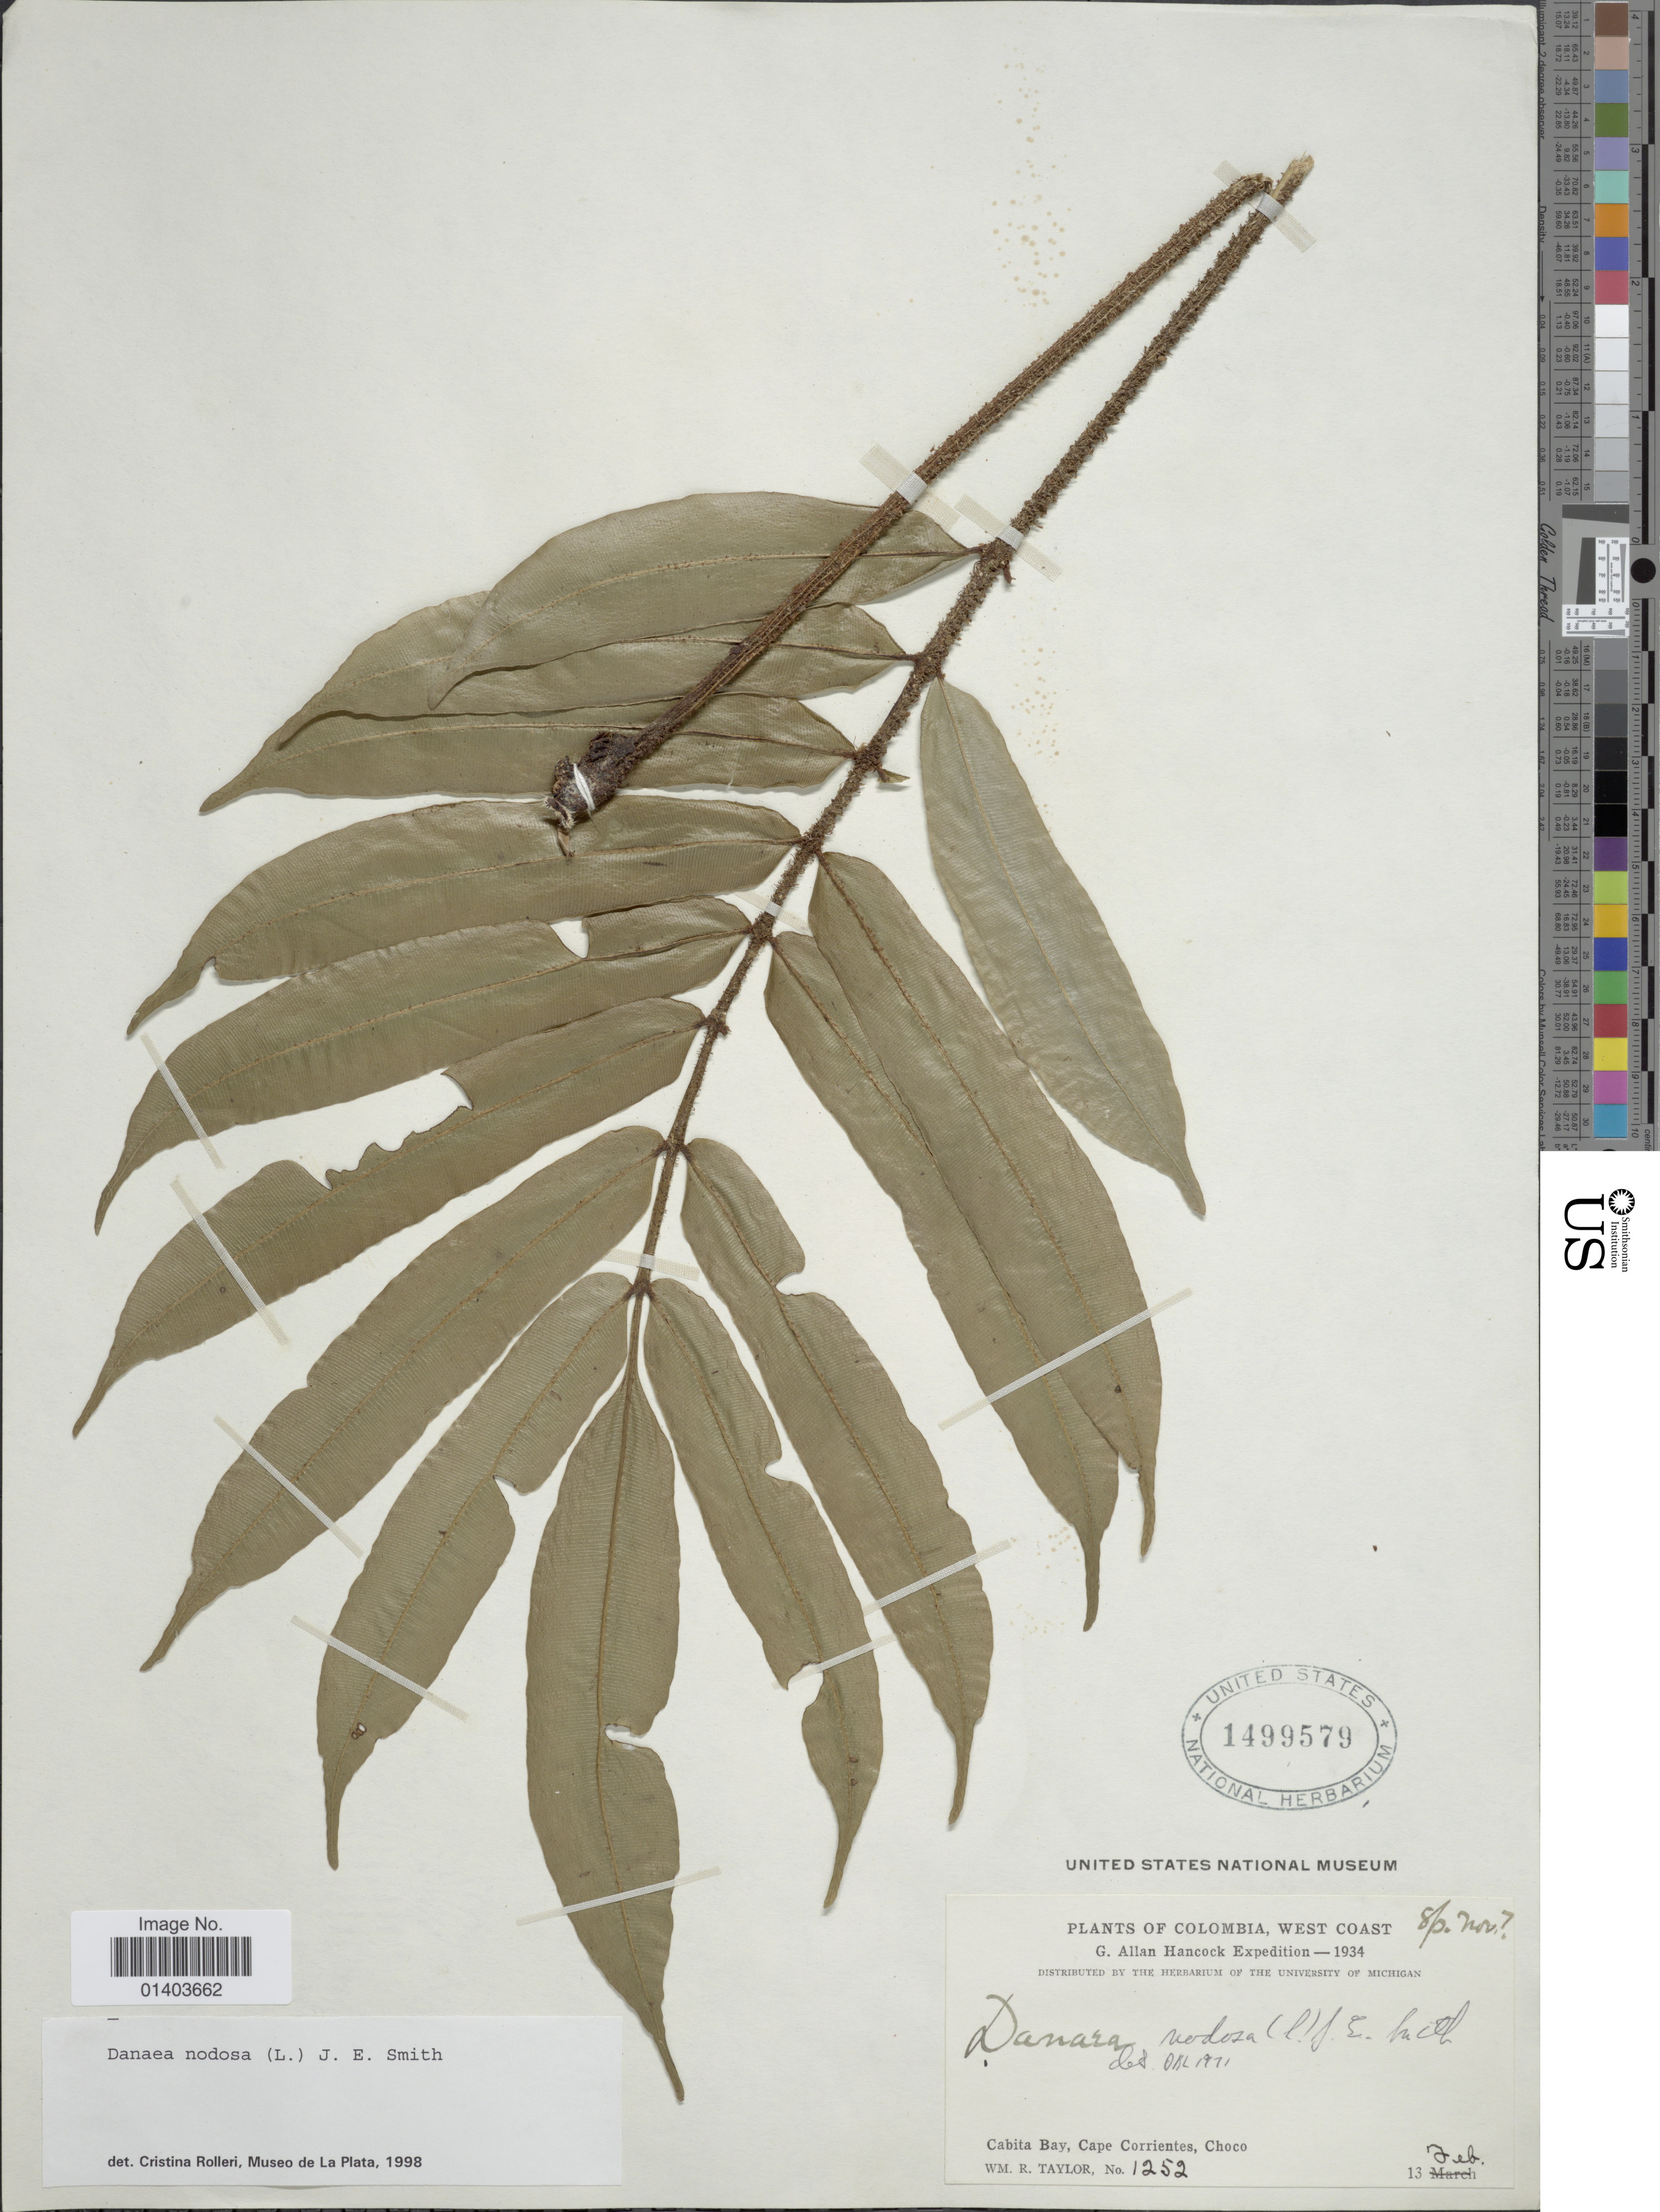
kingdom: Plantae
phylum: Tracheophyta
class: Polypodiopsida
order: Marattiales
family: Marattiaceae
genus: Danaea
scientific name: Danaea nodosa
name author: (L.) Sm.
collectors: W. R. Taylor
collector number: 1252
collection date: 1934-02-13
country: Colombia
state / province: Chocó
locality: West Coast, Cabita Bay, Cape Corrientes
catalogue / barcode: US 1499579